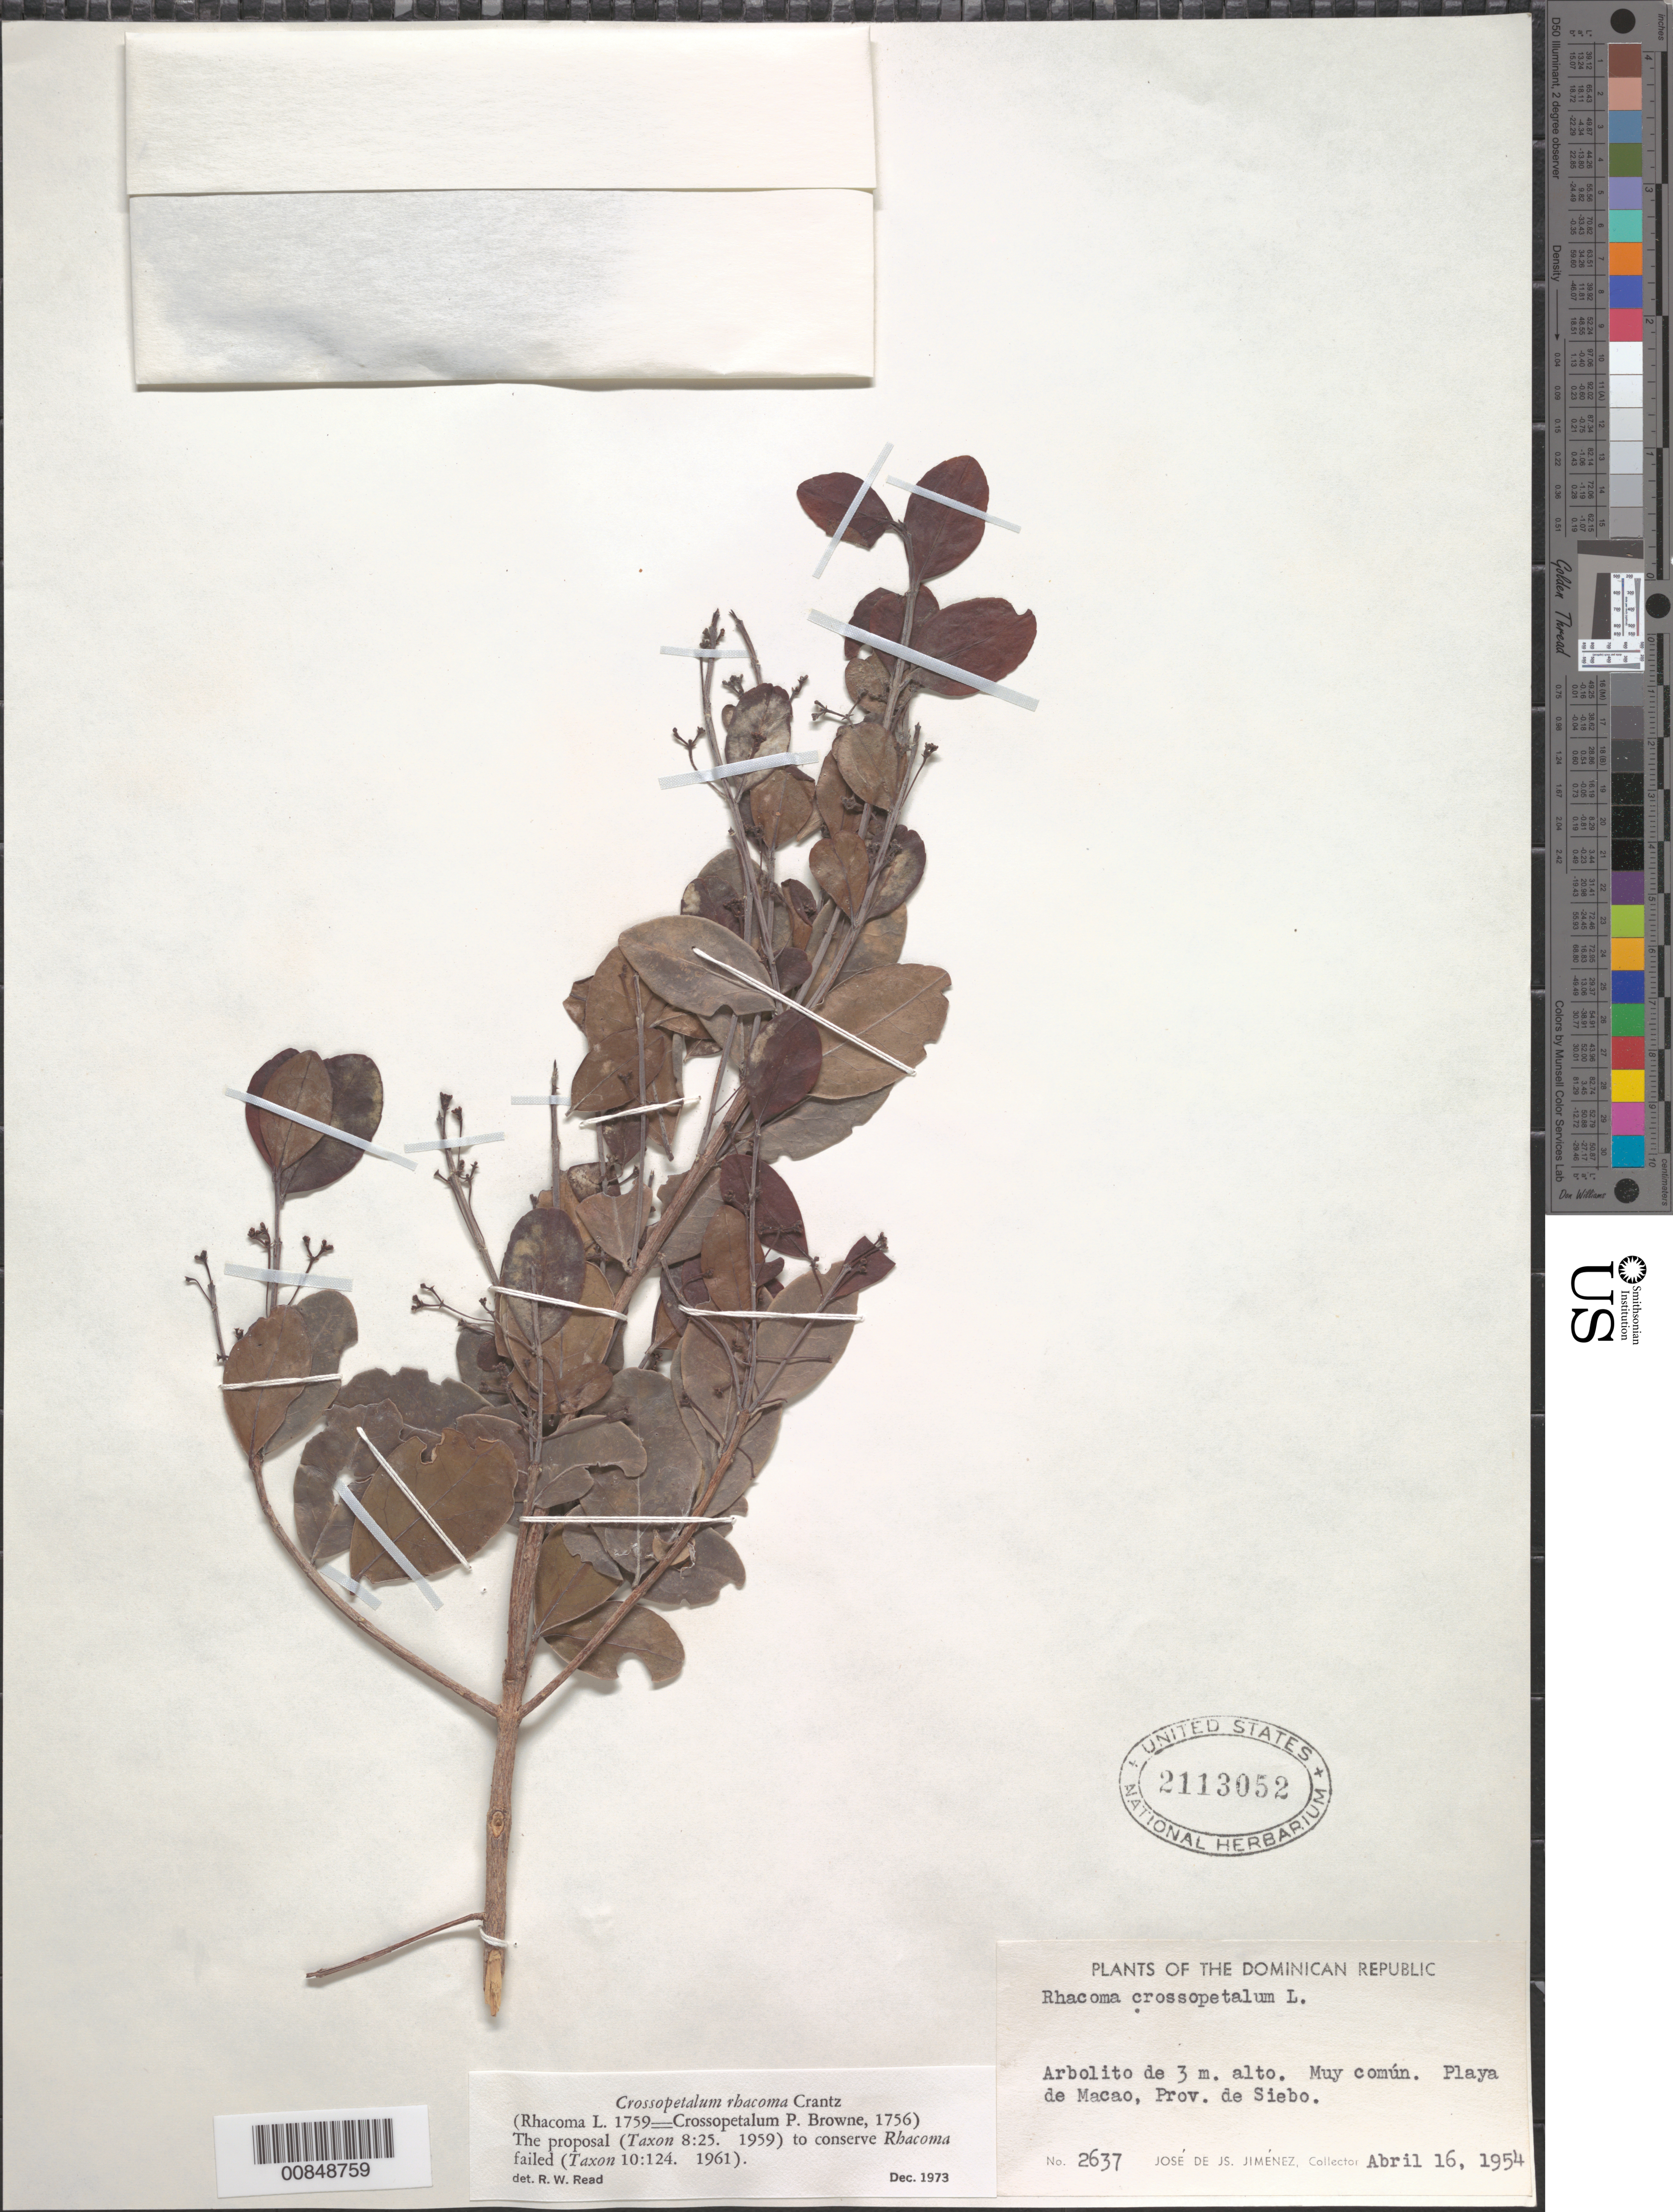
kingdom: Plantae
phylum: Tracheophyta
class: Magnoliopsida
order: Celastrales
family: Celastraceae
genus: Crossopetalum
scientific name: Crossopetalum rhacoma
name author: Crantz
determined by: Read, Robert W., (US), NMNH (UNITED STATES)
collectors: J. J. Jiménez Almonte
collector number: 2637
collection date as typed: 16 Apr 1954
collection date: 1954-04-16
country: Dominican Republic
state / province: El Seibo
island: Hispaniola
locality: Playa de Macao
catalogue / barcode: US 2113052